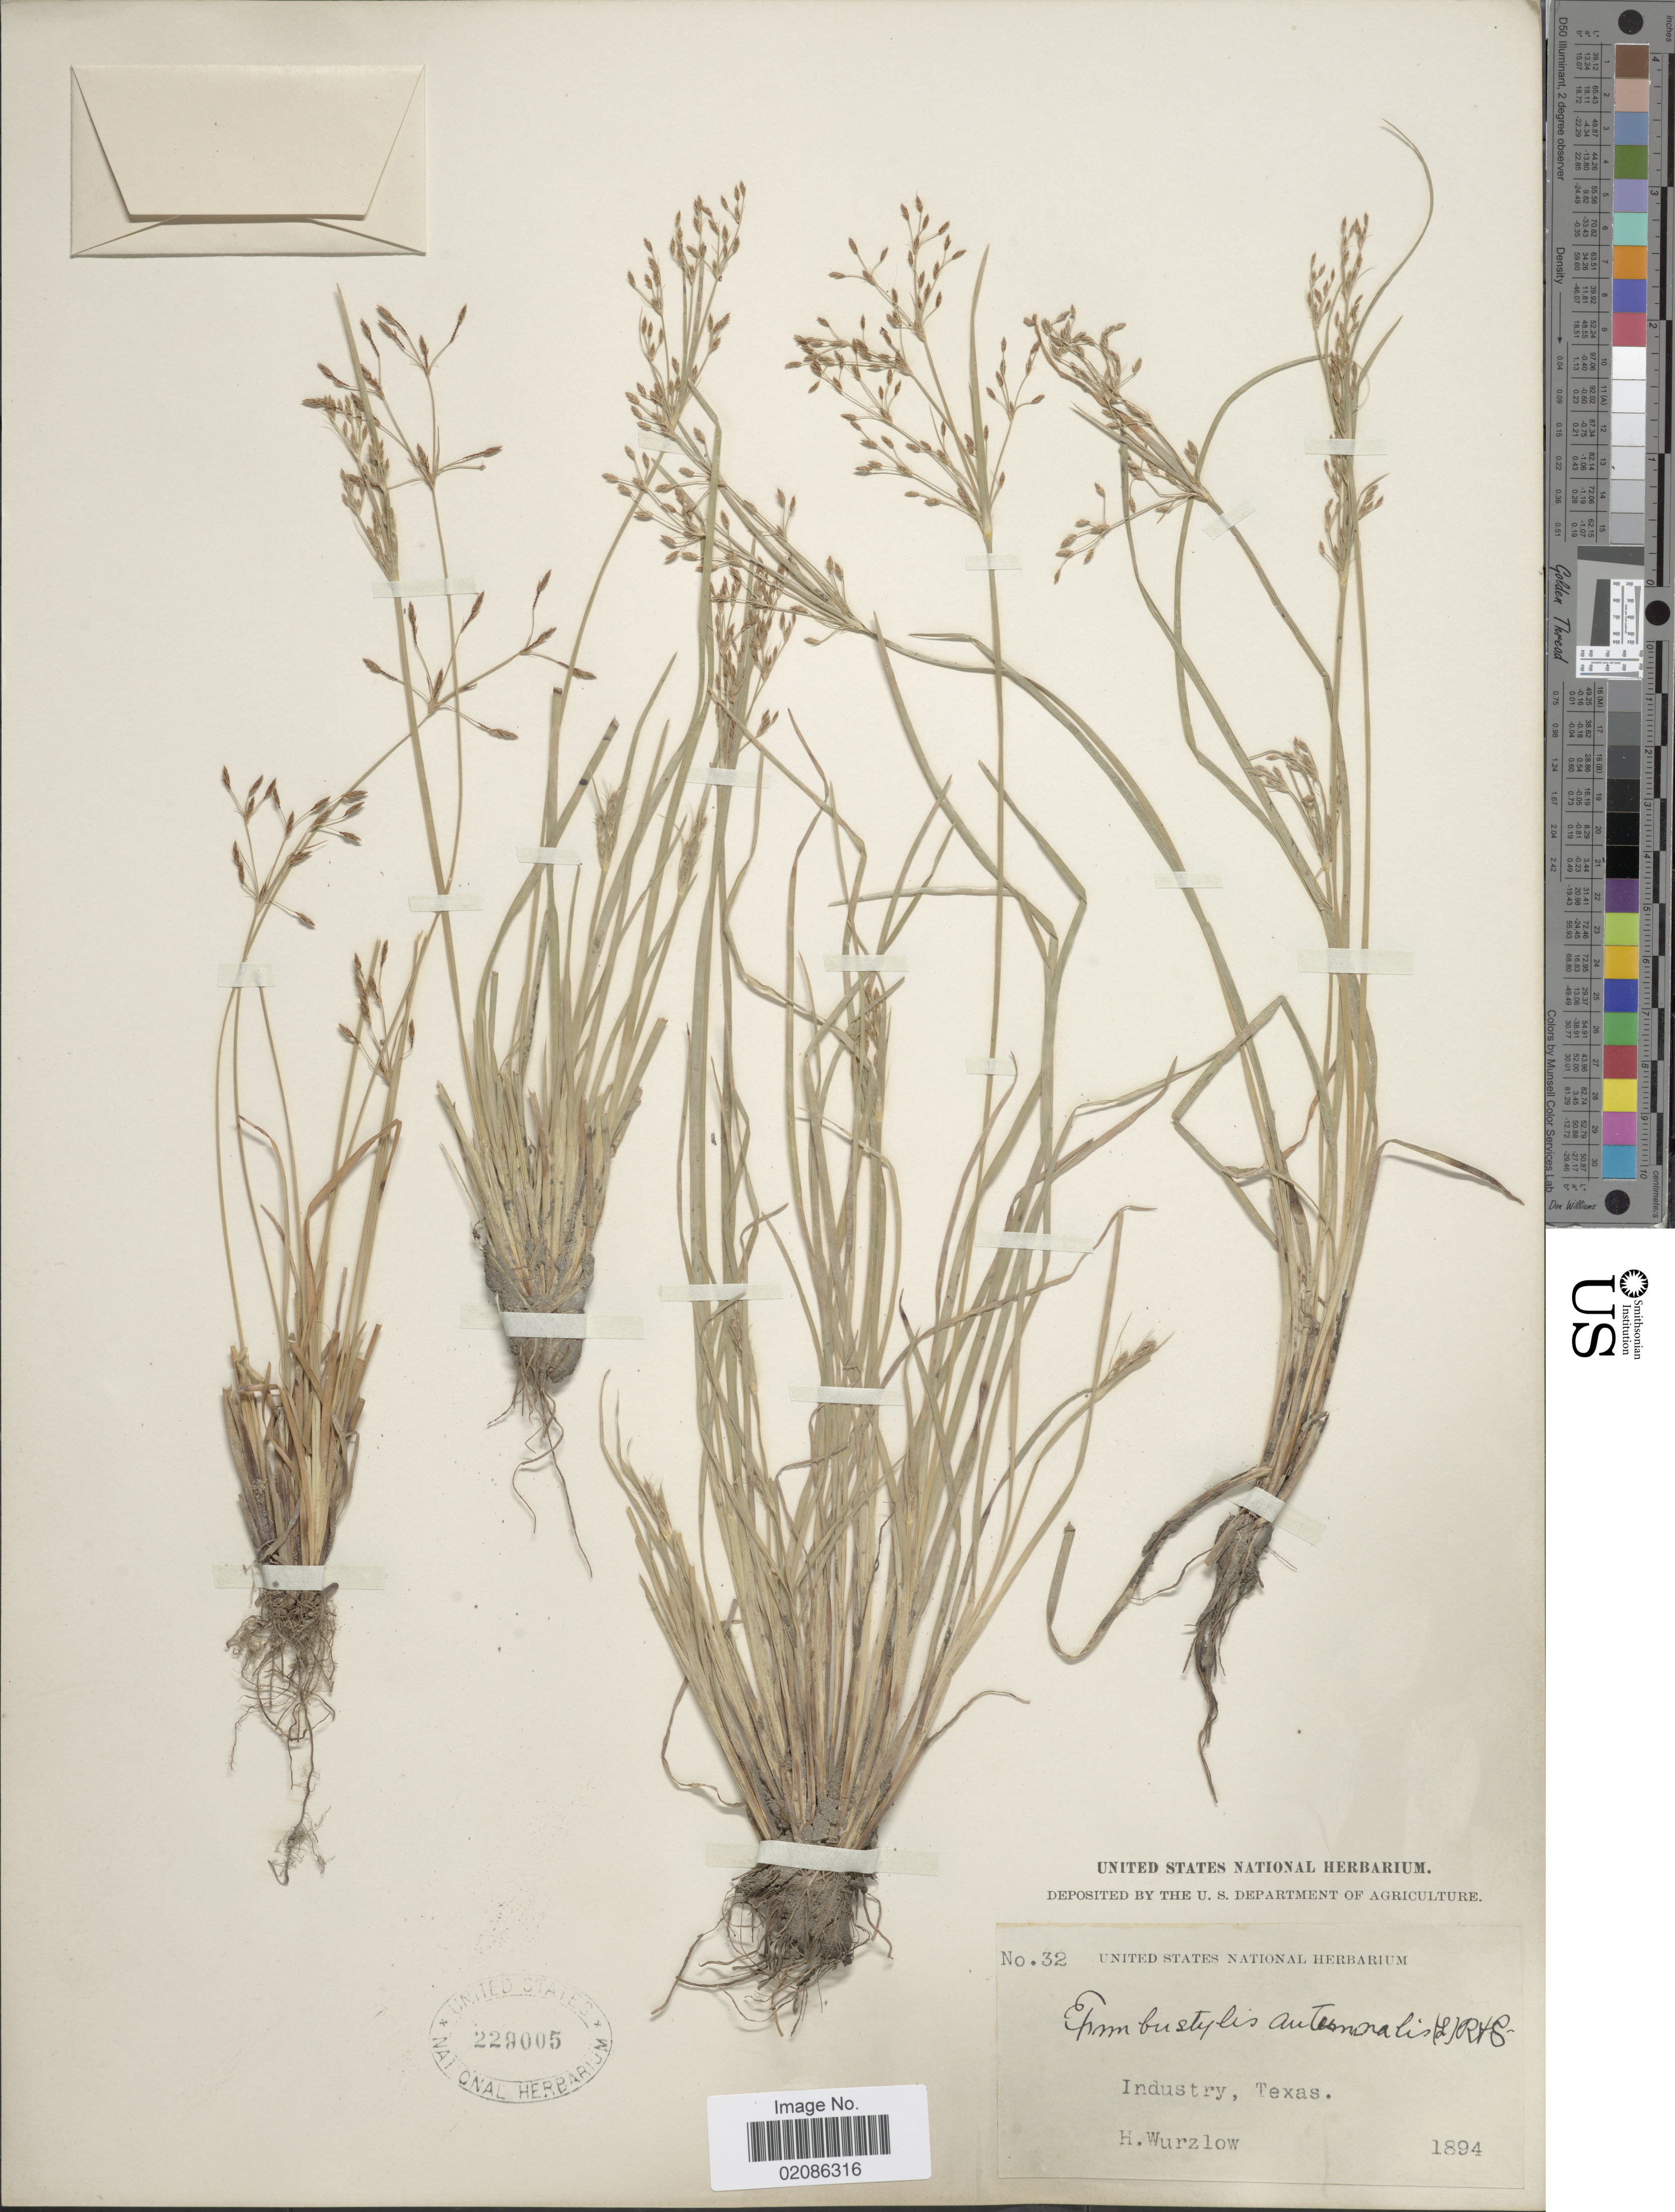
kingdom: Plantae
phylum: Tracheophyta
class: Liliopsida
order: Poales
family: Cyperaceae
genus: Fimbristylis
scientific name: Fimbristylis autumnalis (L.) Roem. & Schult.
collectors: H. Wurzlow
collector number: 32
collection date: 1894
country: United States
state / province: Texas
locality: Industry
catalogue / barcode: US 229005